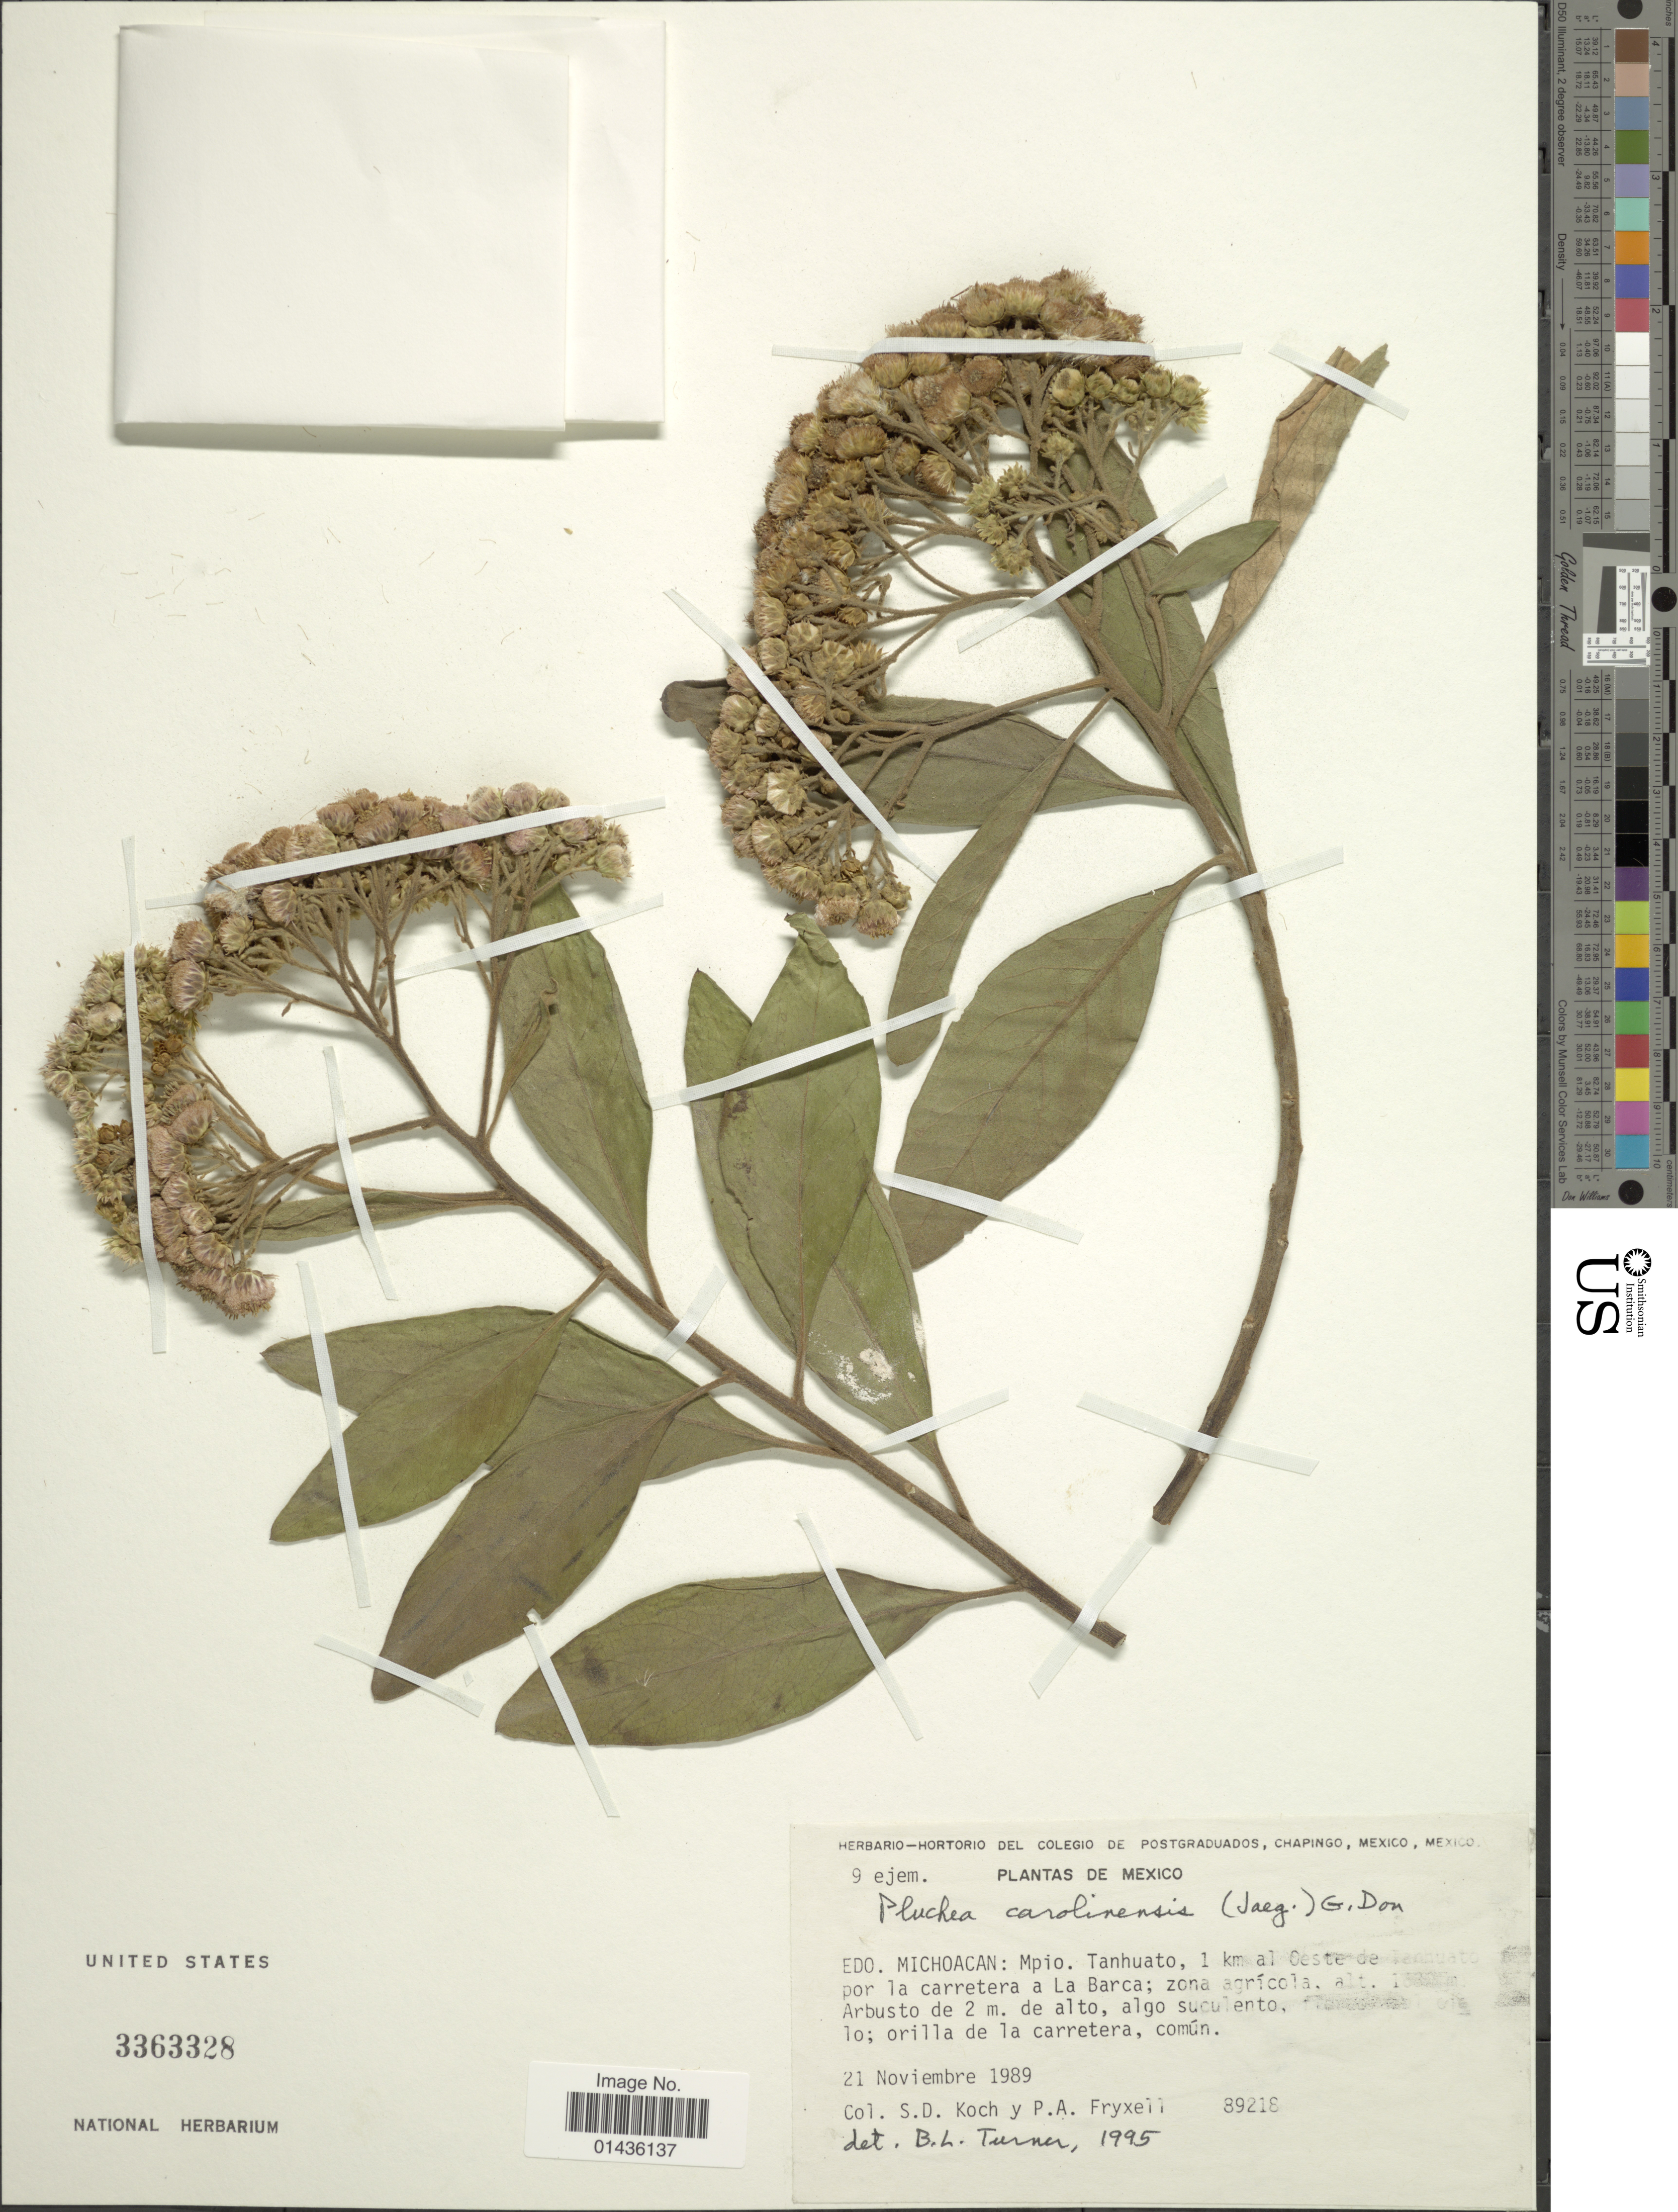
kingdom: Plantae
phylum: Tracheophyta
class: Magnoliopsida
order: Asterales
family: Asteraceae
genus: Pluchea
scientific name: Pluchea carolinensis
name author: (Jacq.) D. Don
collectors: S. D. Koch & P. A. Fryxell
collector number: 89218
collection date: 1989-11-21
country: Mexico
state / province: Michoacán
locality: Mpio. Tanhuato, 1 km al Oeste de [illegible text] por la carretera a La Barca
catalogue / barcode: US 3363328